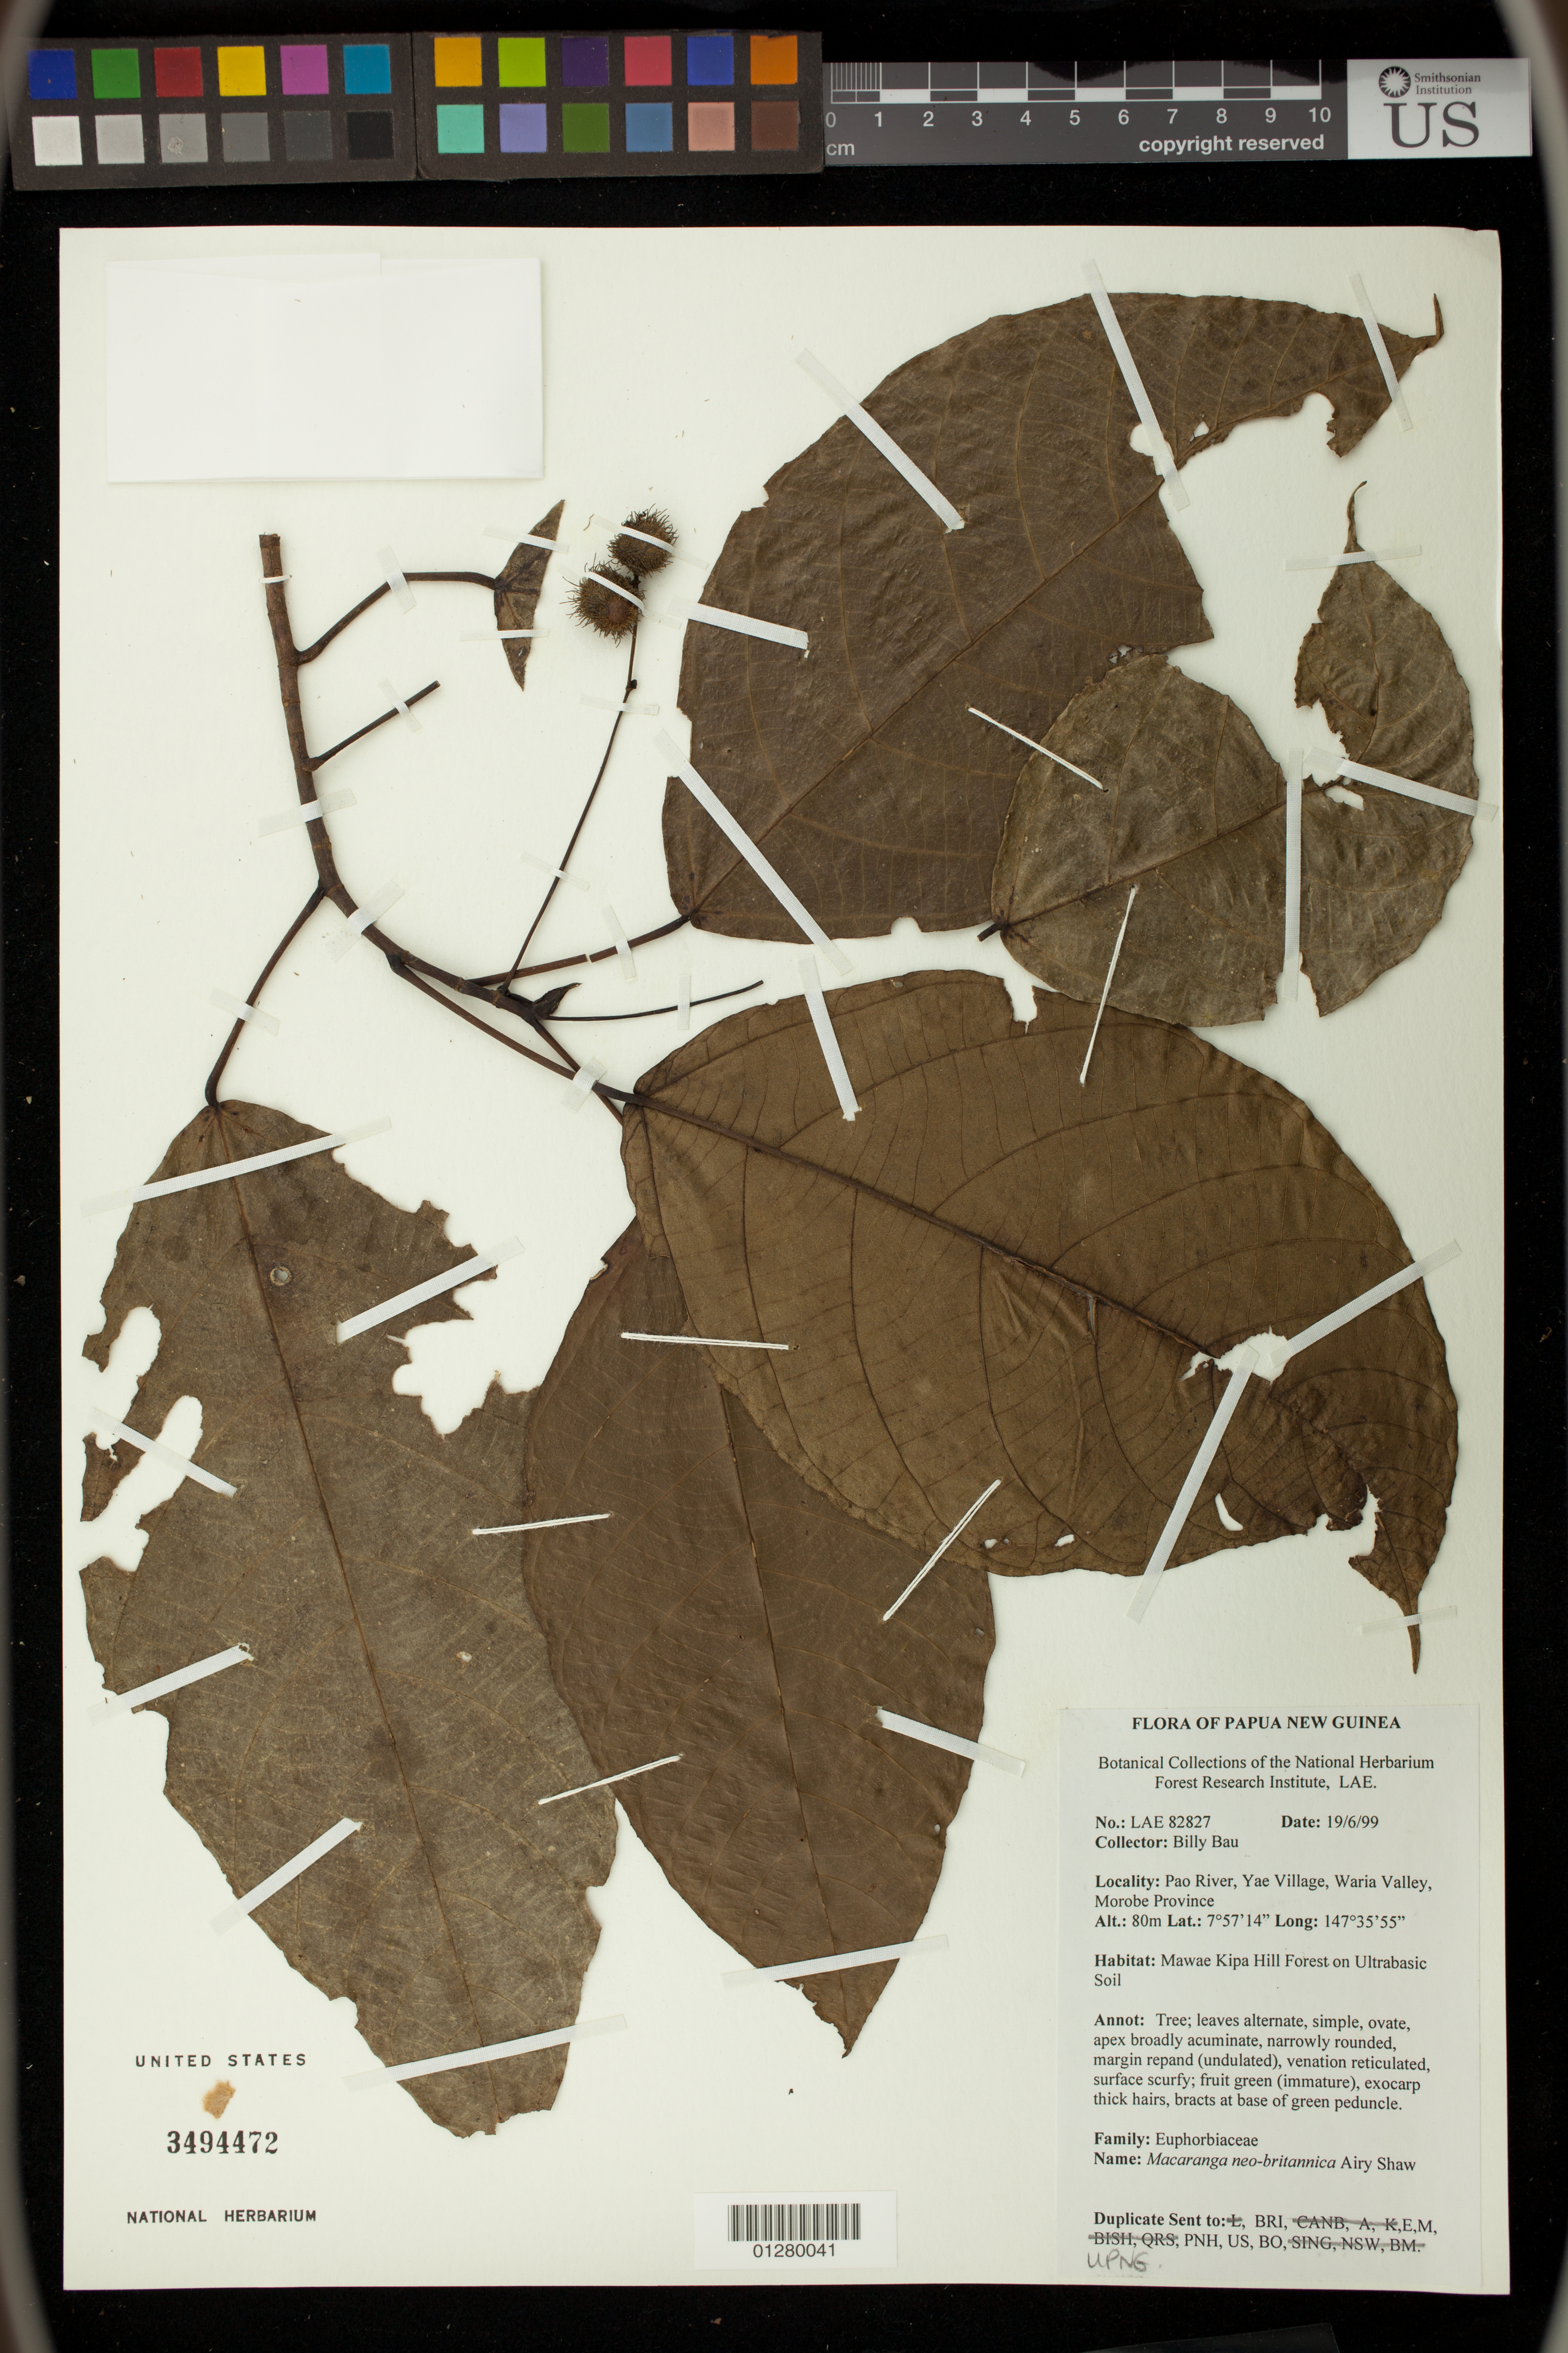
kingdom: Plantae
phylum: Tracheophyta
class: Magnoliopsida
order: Malpighiales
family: Euphorbiaceae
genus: Macaranga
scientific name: Macaranga neobritannica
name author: Airy Shaw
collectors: B. Bau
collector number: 82827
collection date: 1999-06-19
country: Papua New Guinea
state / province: Morobe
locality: Pao River, Yae Village, Waria Valley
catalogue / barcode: US 3494472